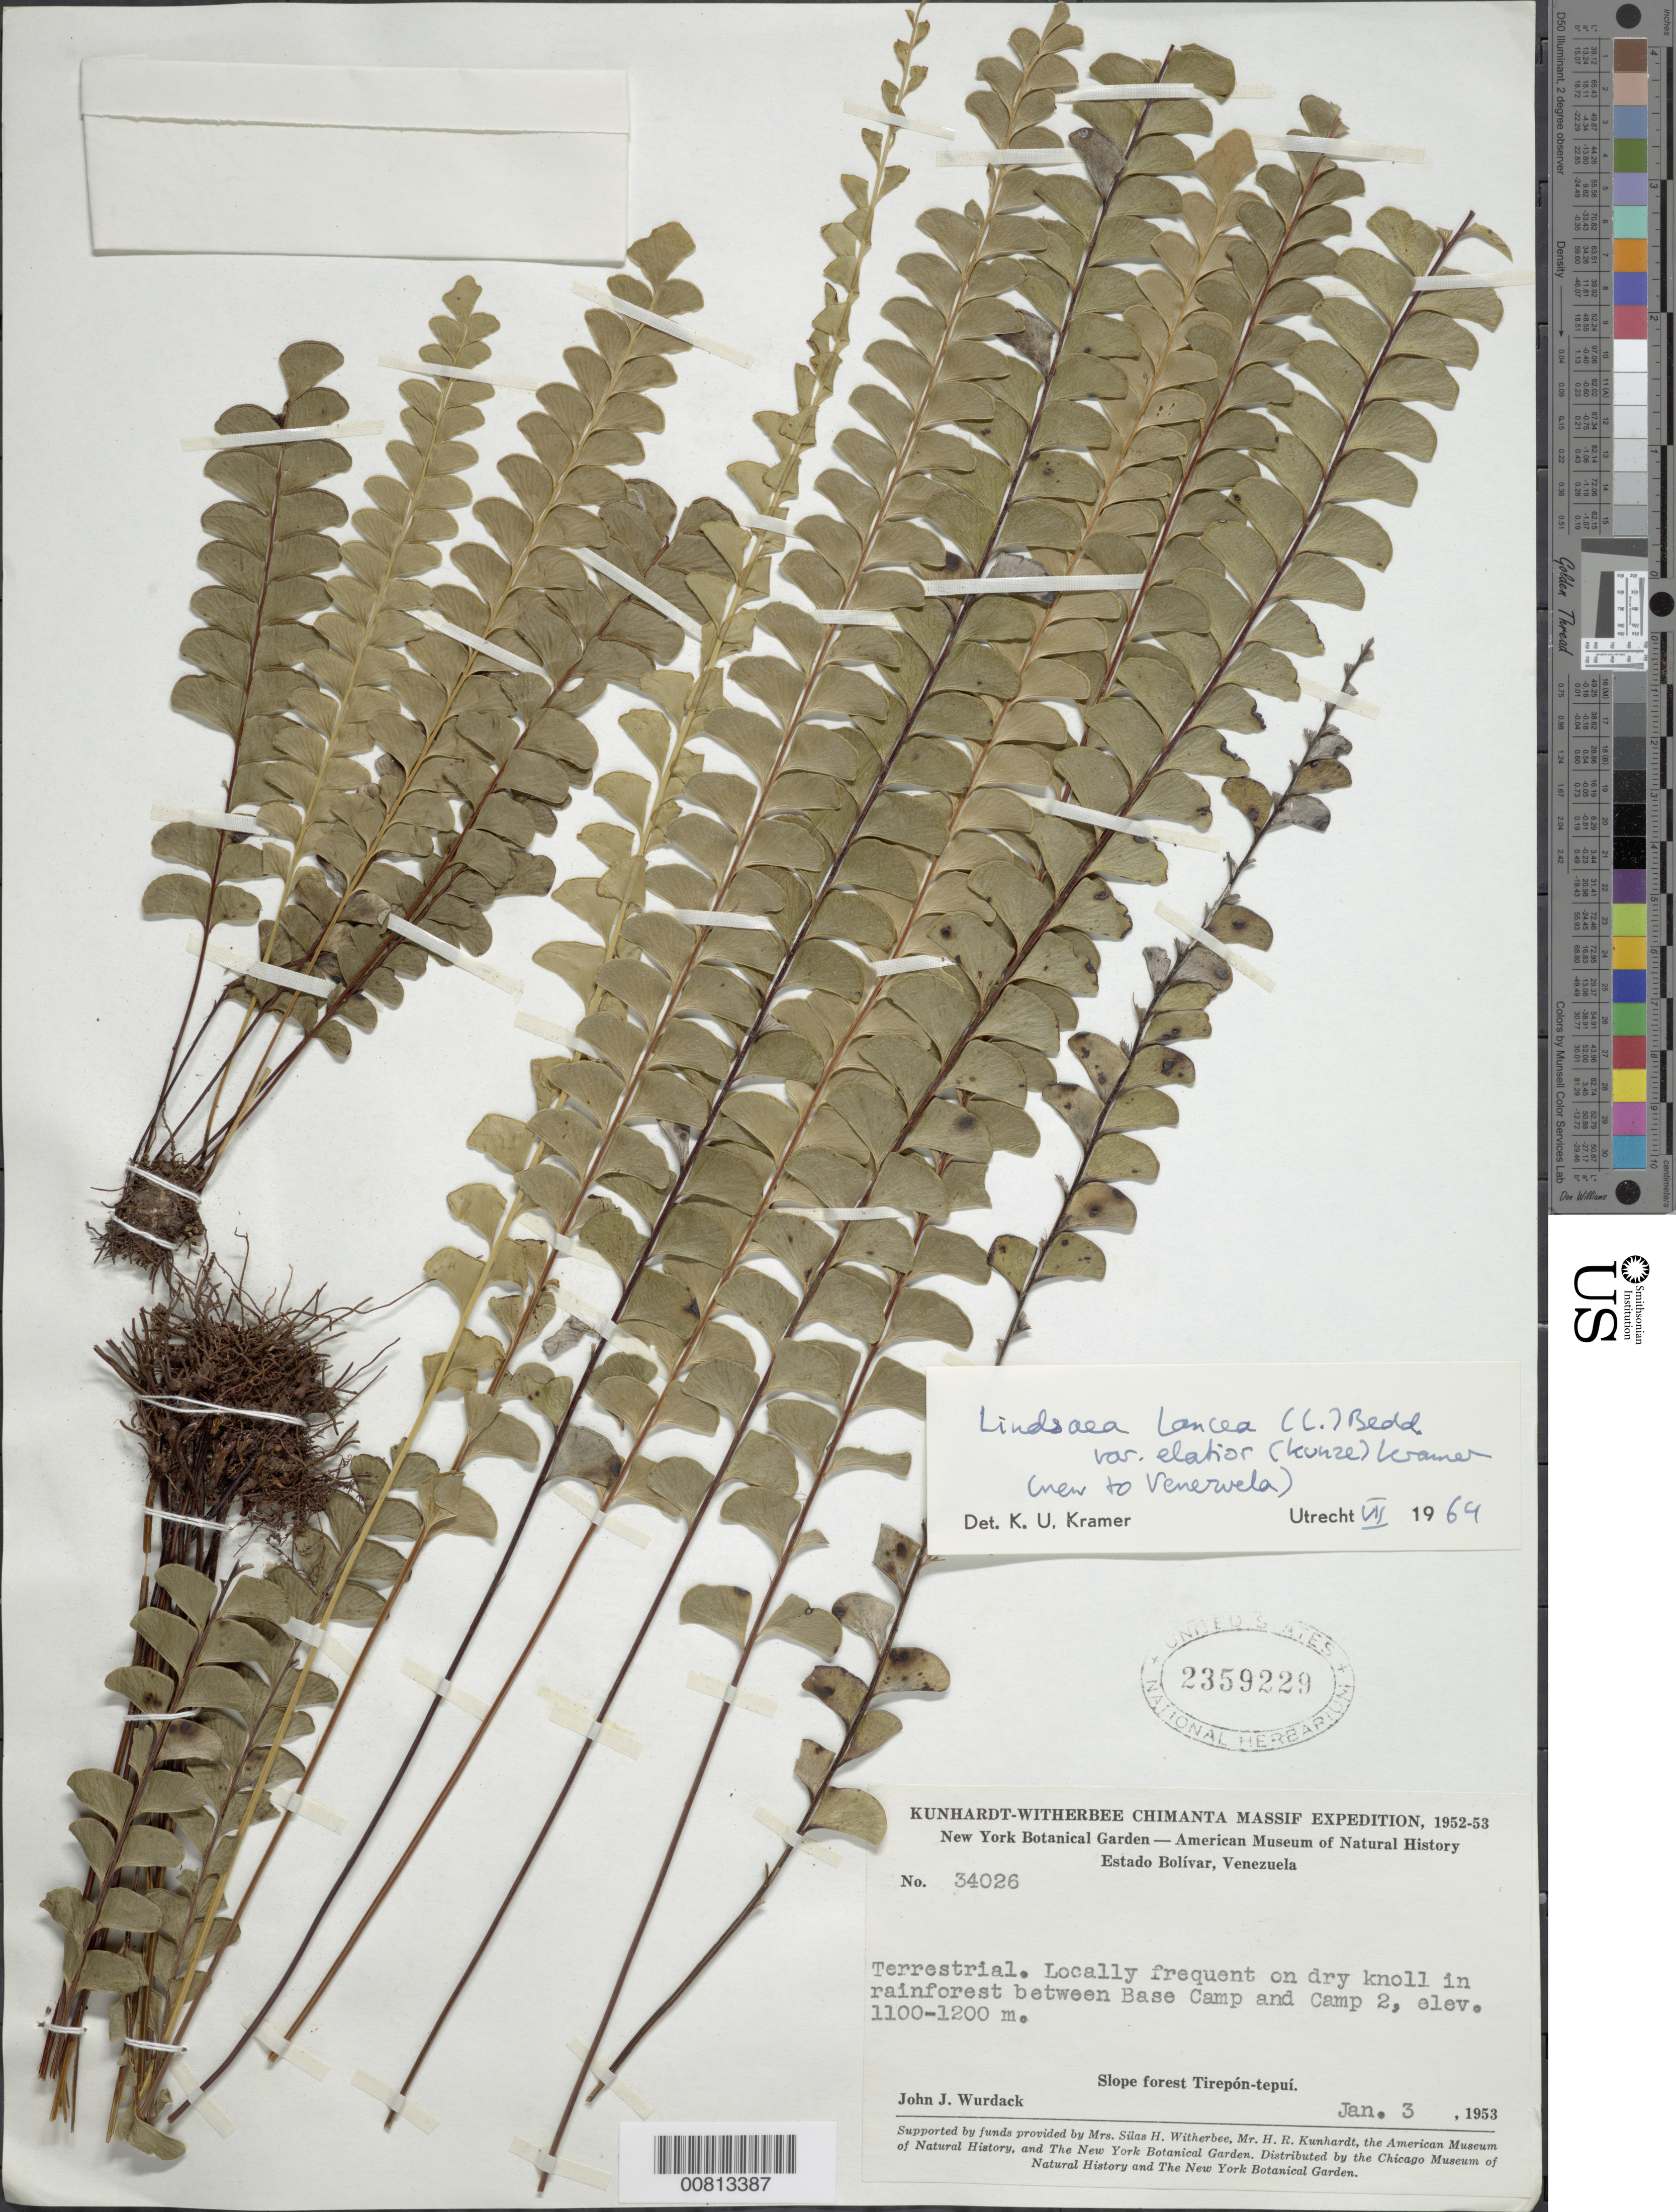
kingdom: Plantae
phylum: Tracheophyta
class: Polypodiopsida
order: Polypodiales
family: Lindsaeaceae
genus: Lindsaea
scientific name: Lindsaea lancea var. elatior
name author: (Kunze) K.U. Kramer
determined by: Kramer, K. U.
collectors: J. J. Wurdack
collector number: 34026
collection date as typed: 3-Jan-53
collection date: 1953-01-03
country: Venezuela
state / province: Bolívar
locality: Tirepón-tepuí, between Base Camp & Camp 2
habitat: Dry knoll in rainforest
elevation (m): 1100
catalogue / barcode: US 2359229